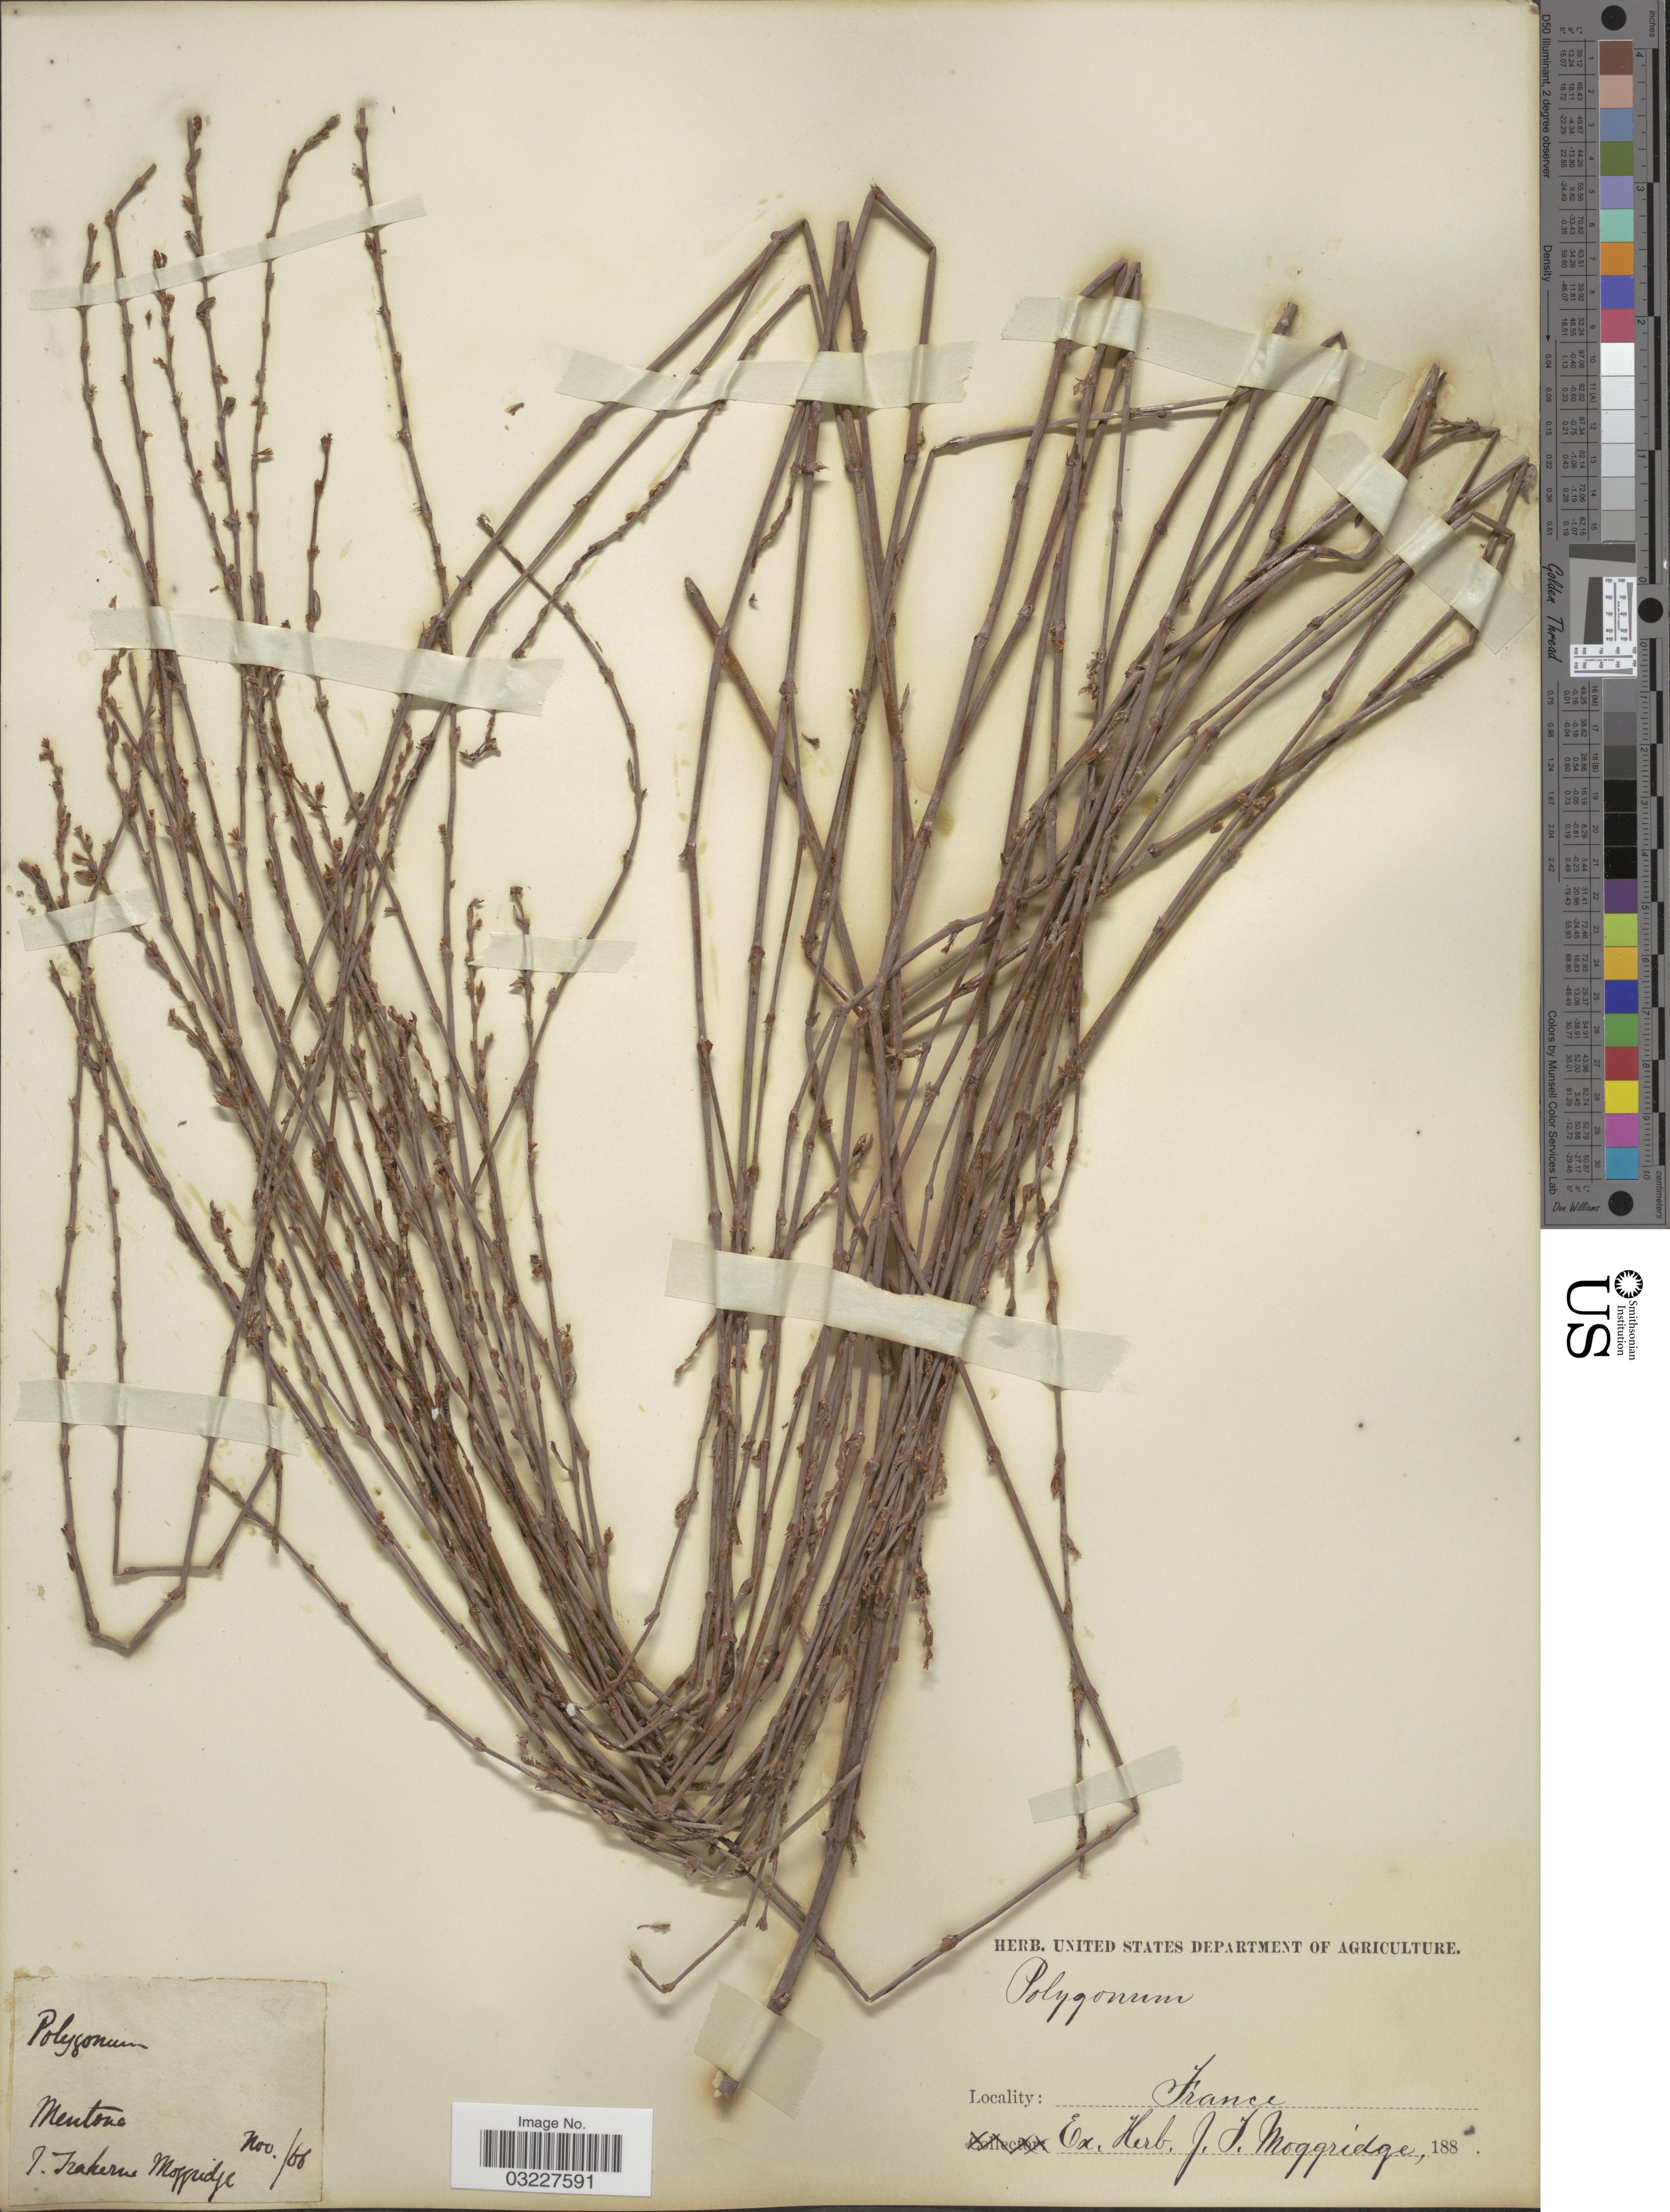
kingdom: Plantae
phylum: Tracheophyta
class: Magnoliopsida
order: Caryophyllales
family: Polygonaceae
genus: Polygonum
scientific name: Polygonum romanum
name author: Jacq.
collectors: J. T. Moggridge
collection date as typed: Transcribed d/m/y: /11/68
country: France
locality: Mentone.